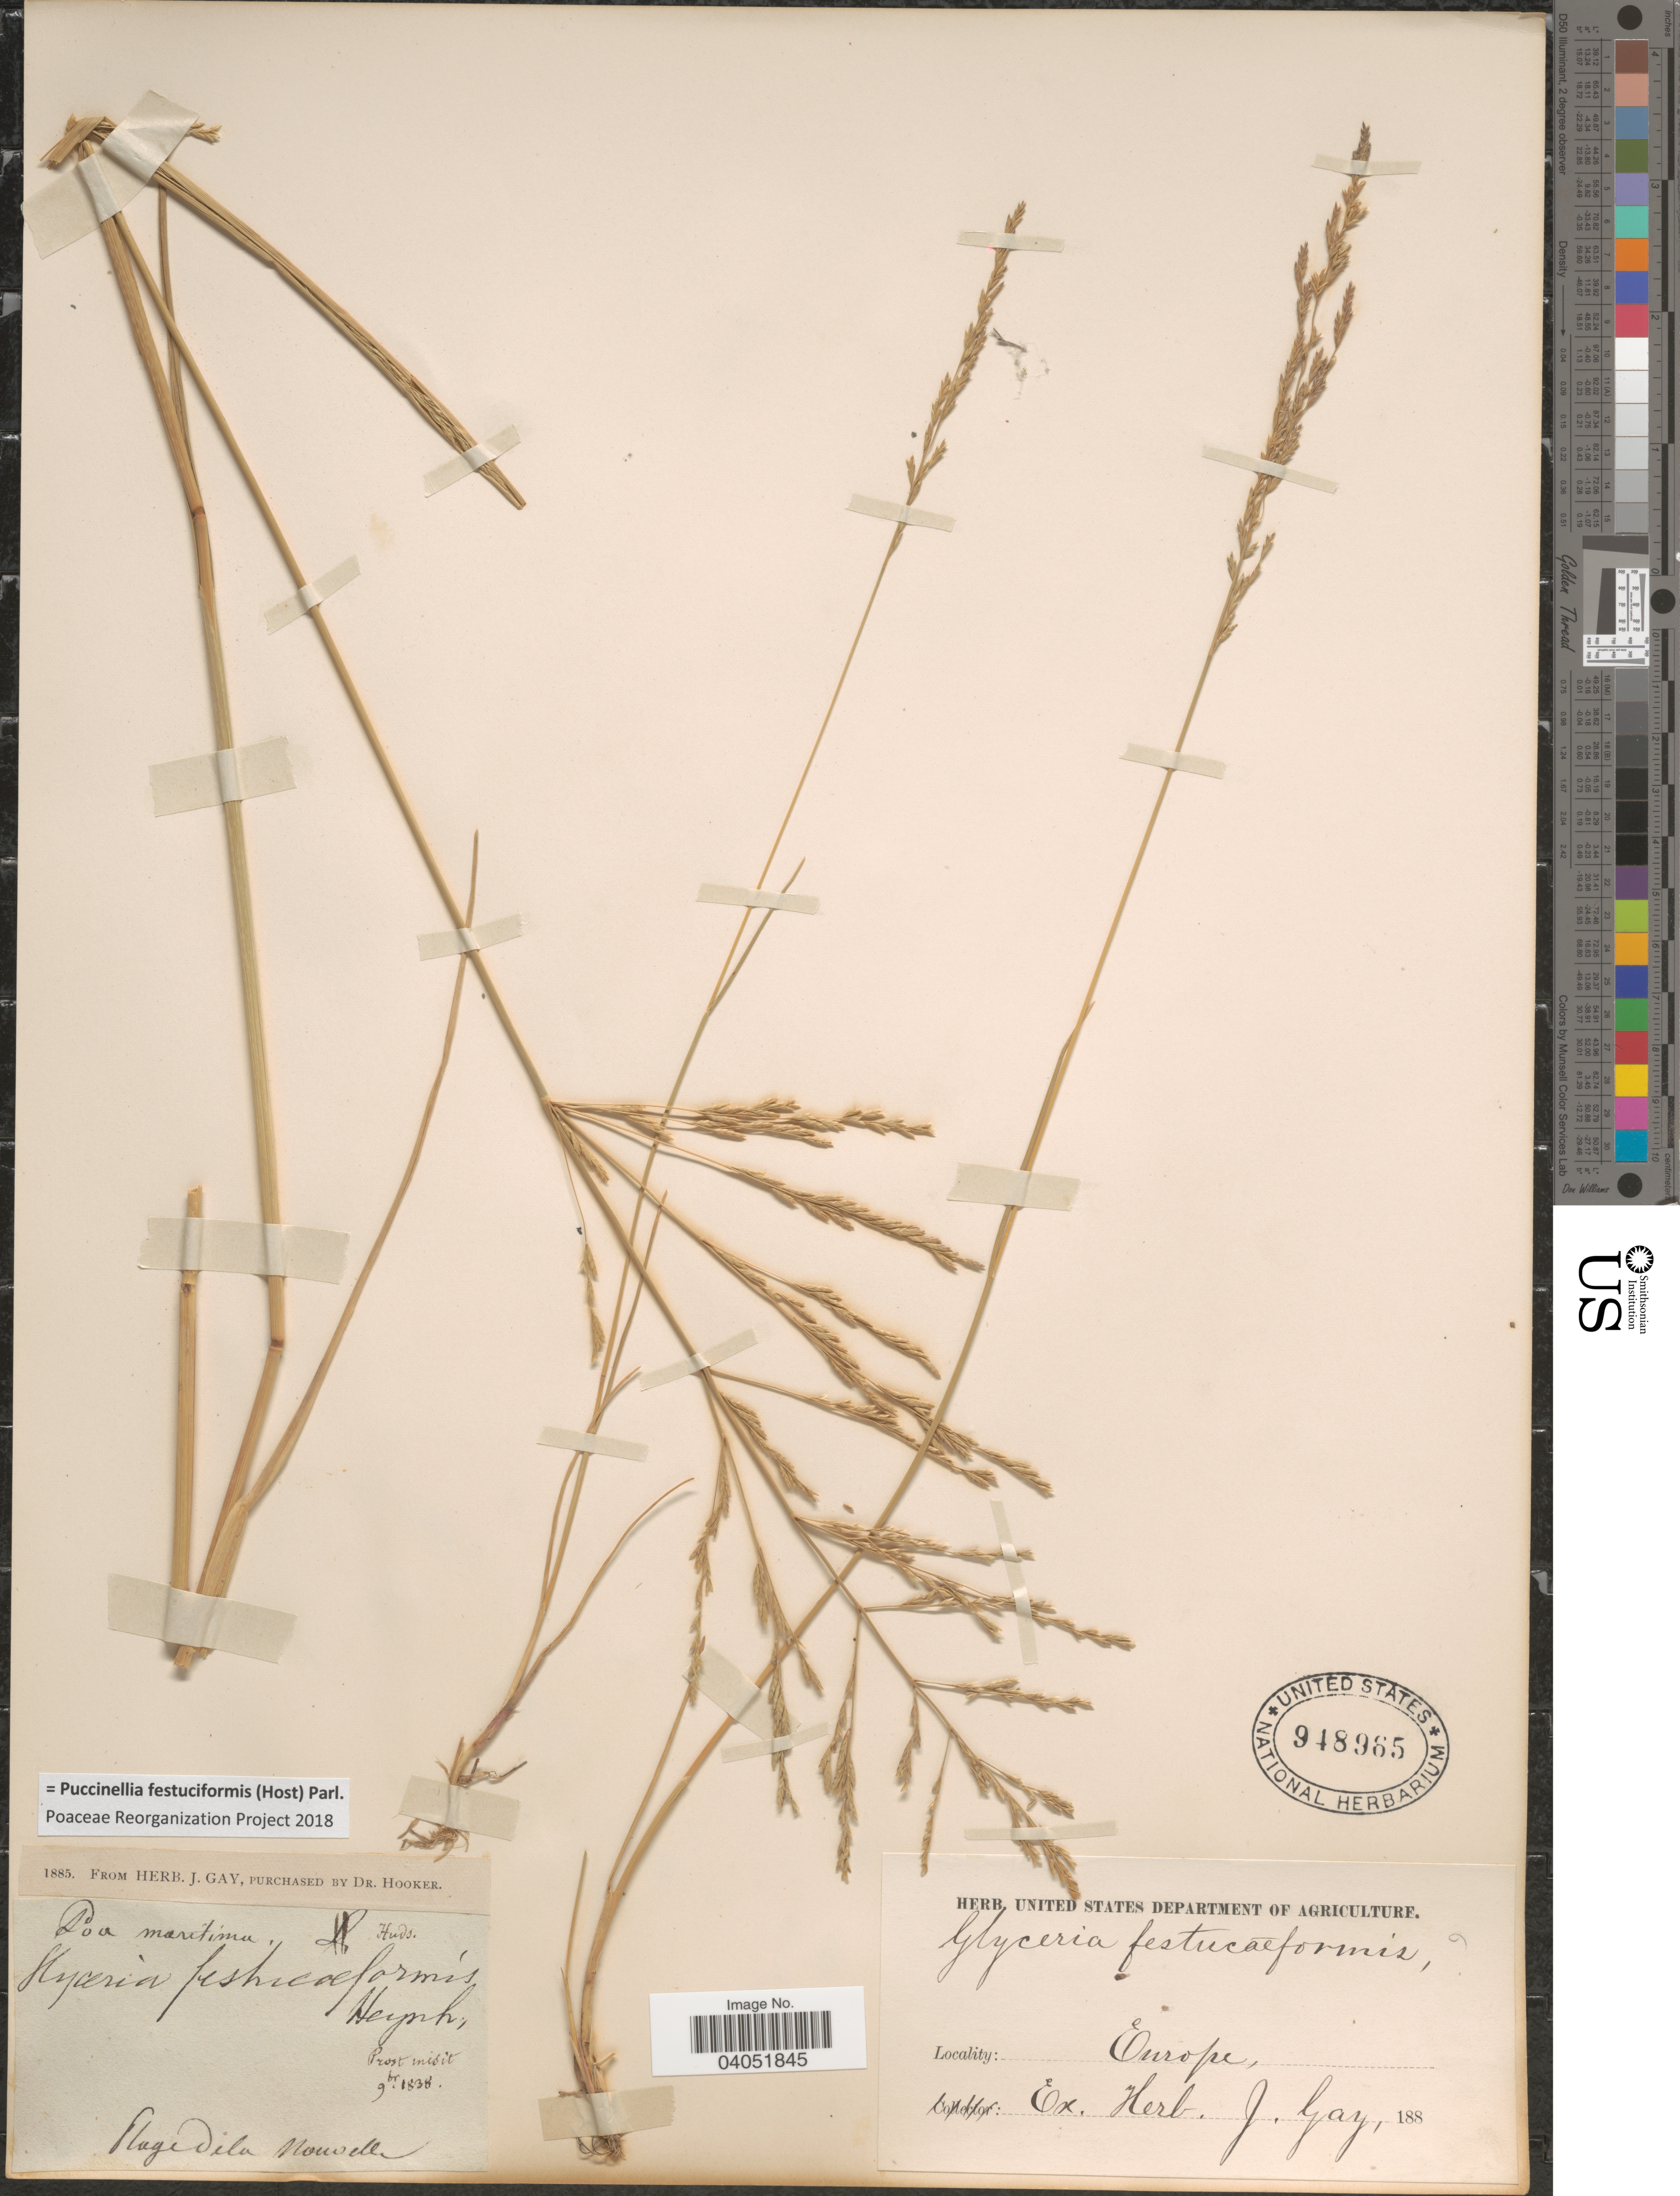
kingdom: Plantae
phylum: Tracheophyta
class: Liliopsida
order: Poales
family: Poaceae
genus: Puccinellia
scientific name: Puccinellia festuciformis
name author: (Host) Parl.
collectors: ex herb. J. Gay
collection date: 1885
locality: Plage de la Nouvelle. Europe.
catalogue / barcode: US 948965